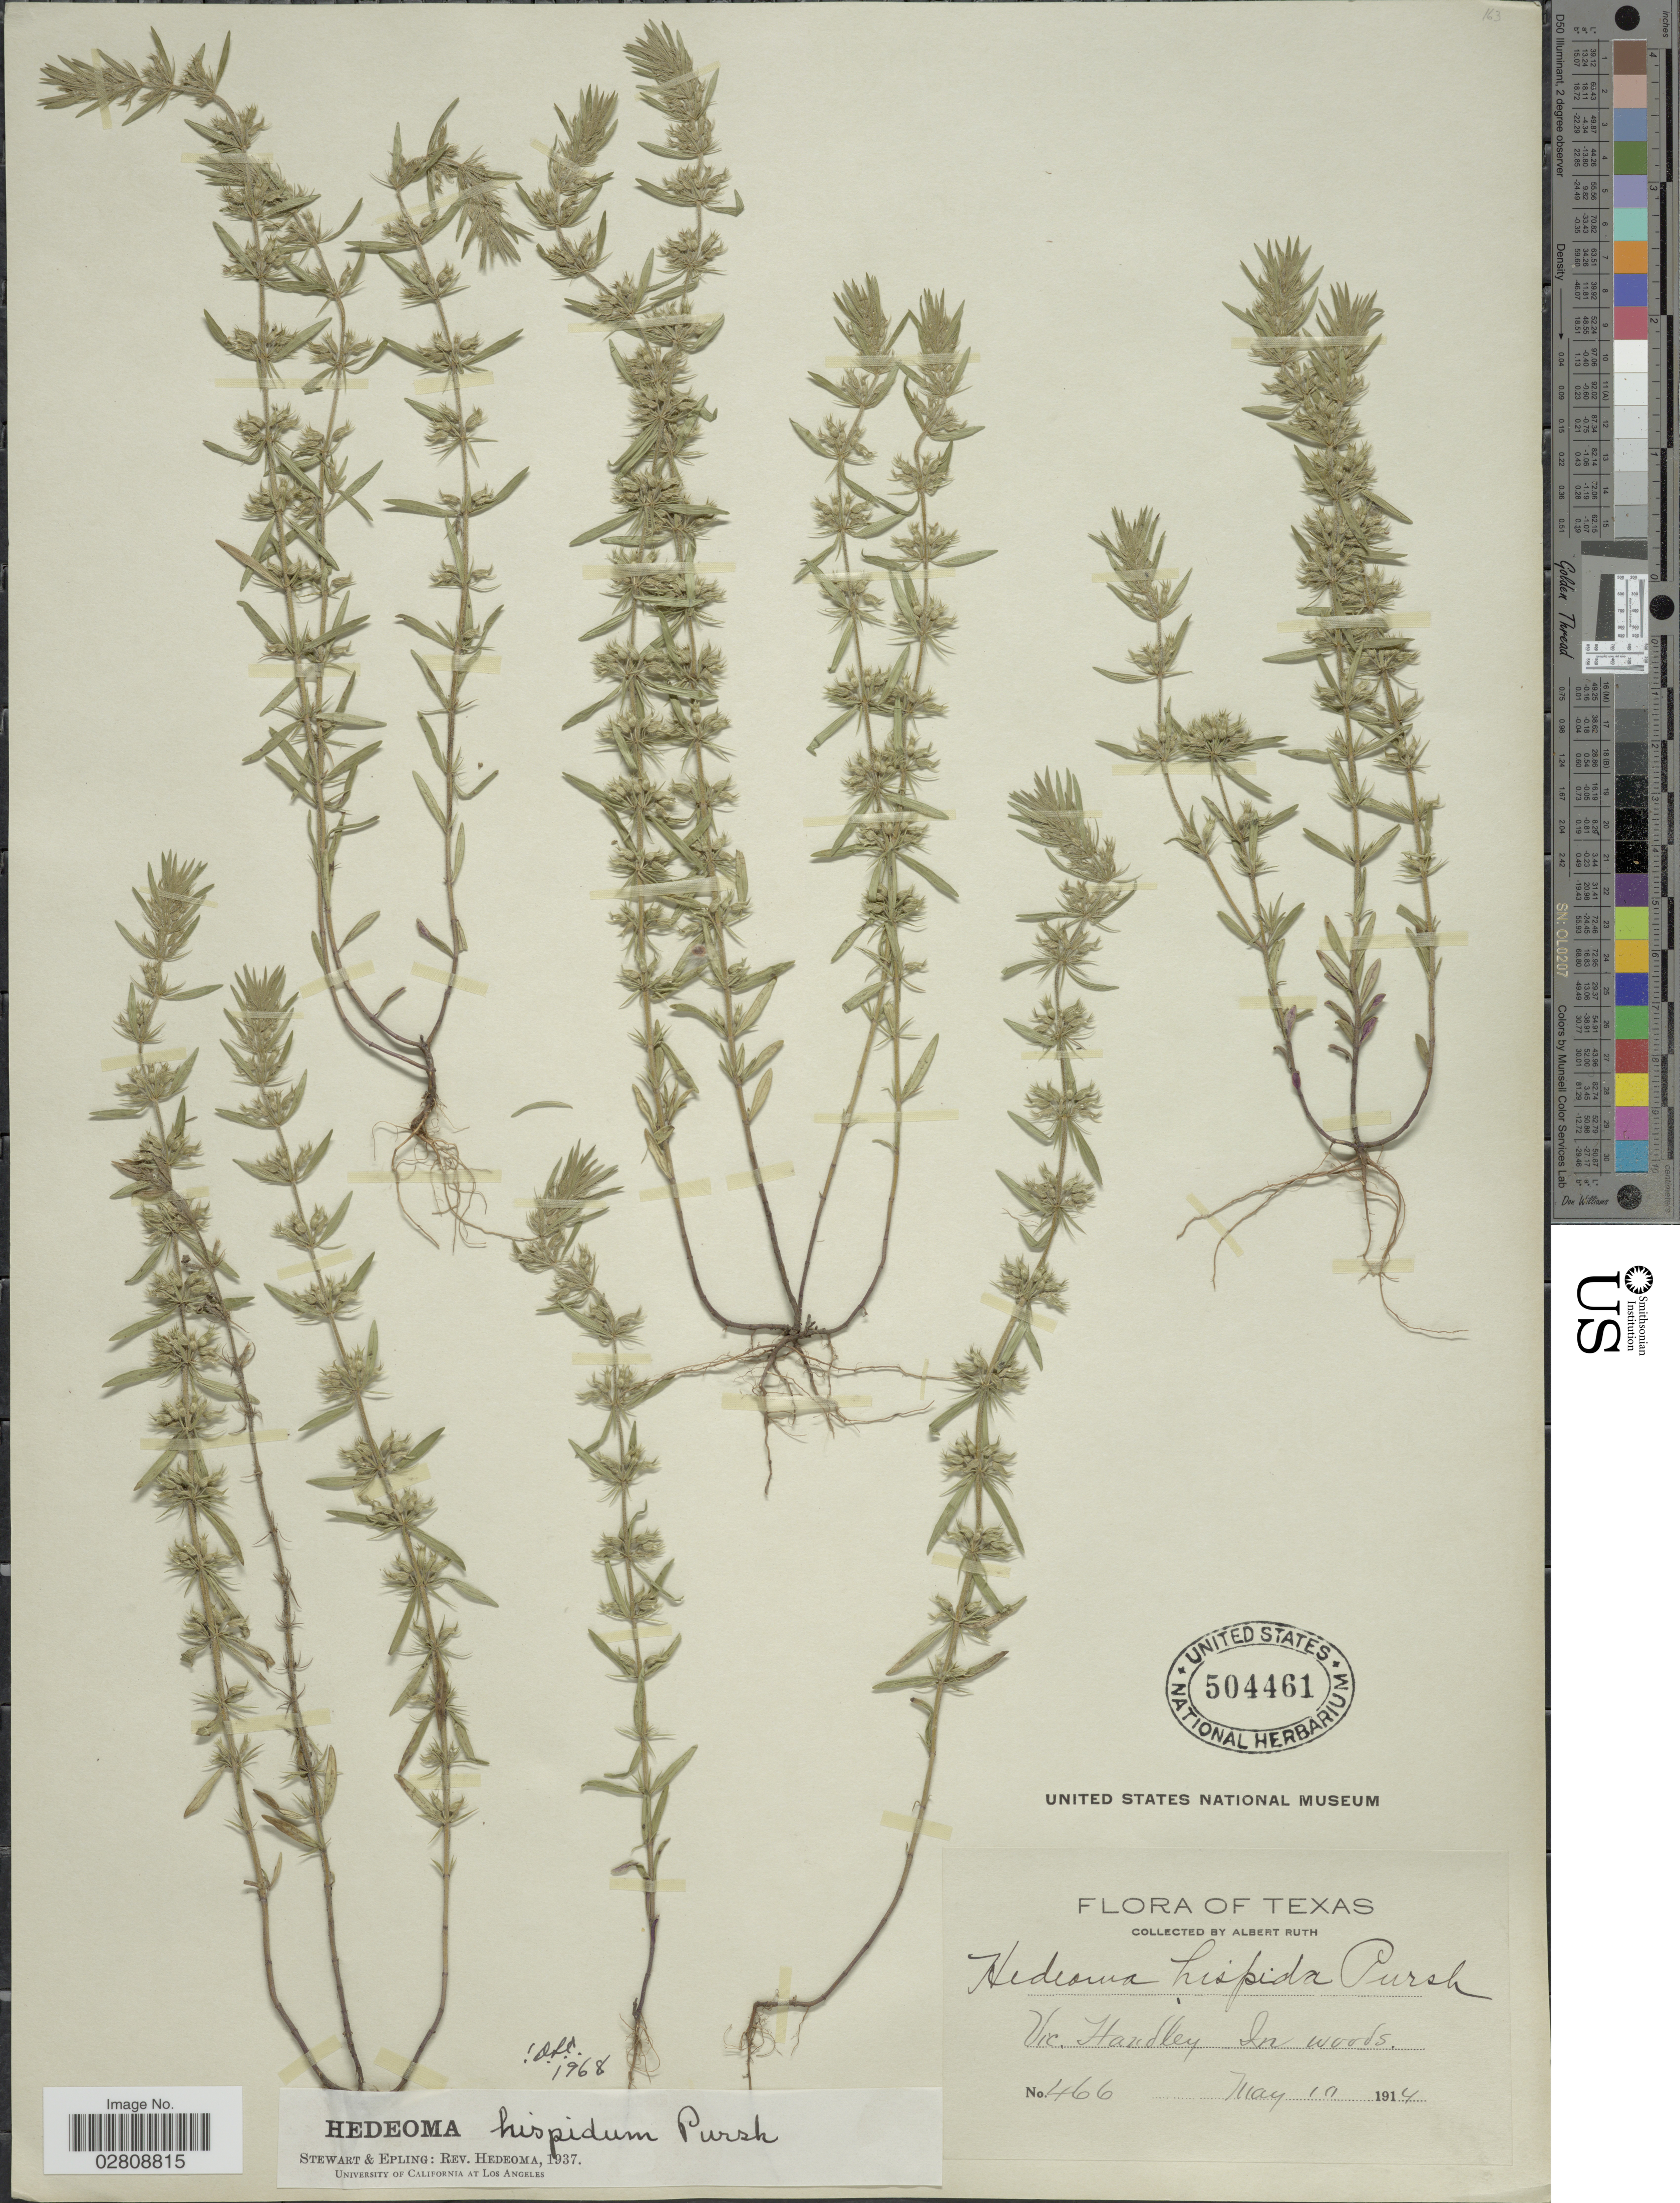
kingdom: Plantae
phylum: Tracheophyta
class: Magnoliopsida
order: Lamiales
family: Lamiaceae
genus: Hedeoma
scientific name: Hedeoma hispida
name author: Pursh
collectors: A. Ruth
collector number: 466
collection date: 1914-05-10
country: United States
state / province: Texas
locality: Vic. Hardley, in woods.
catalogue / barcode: US 504461